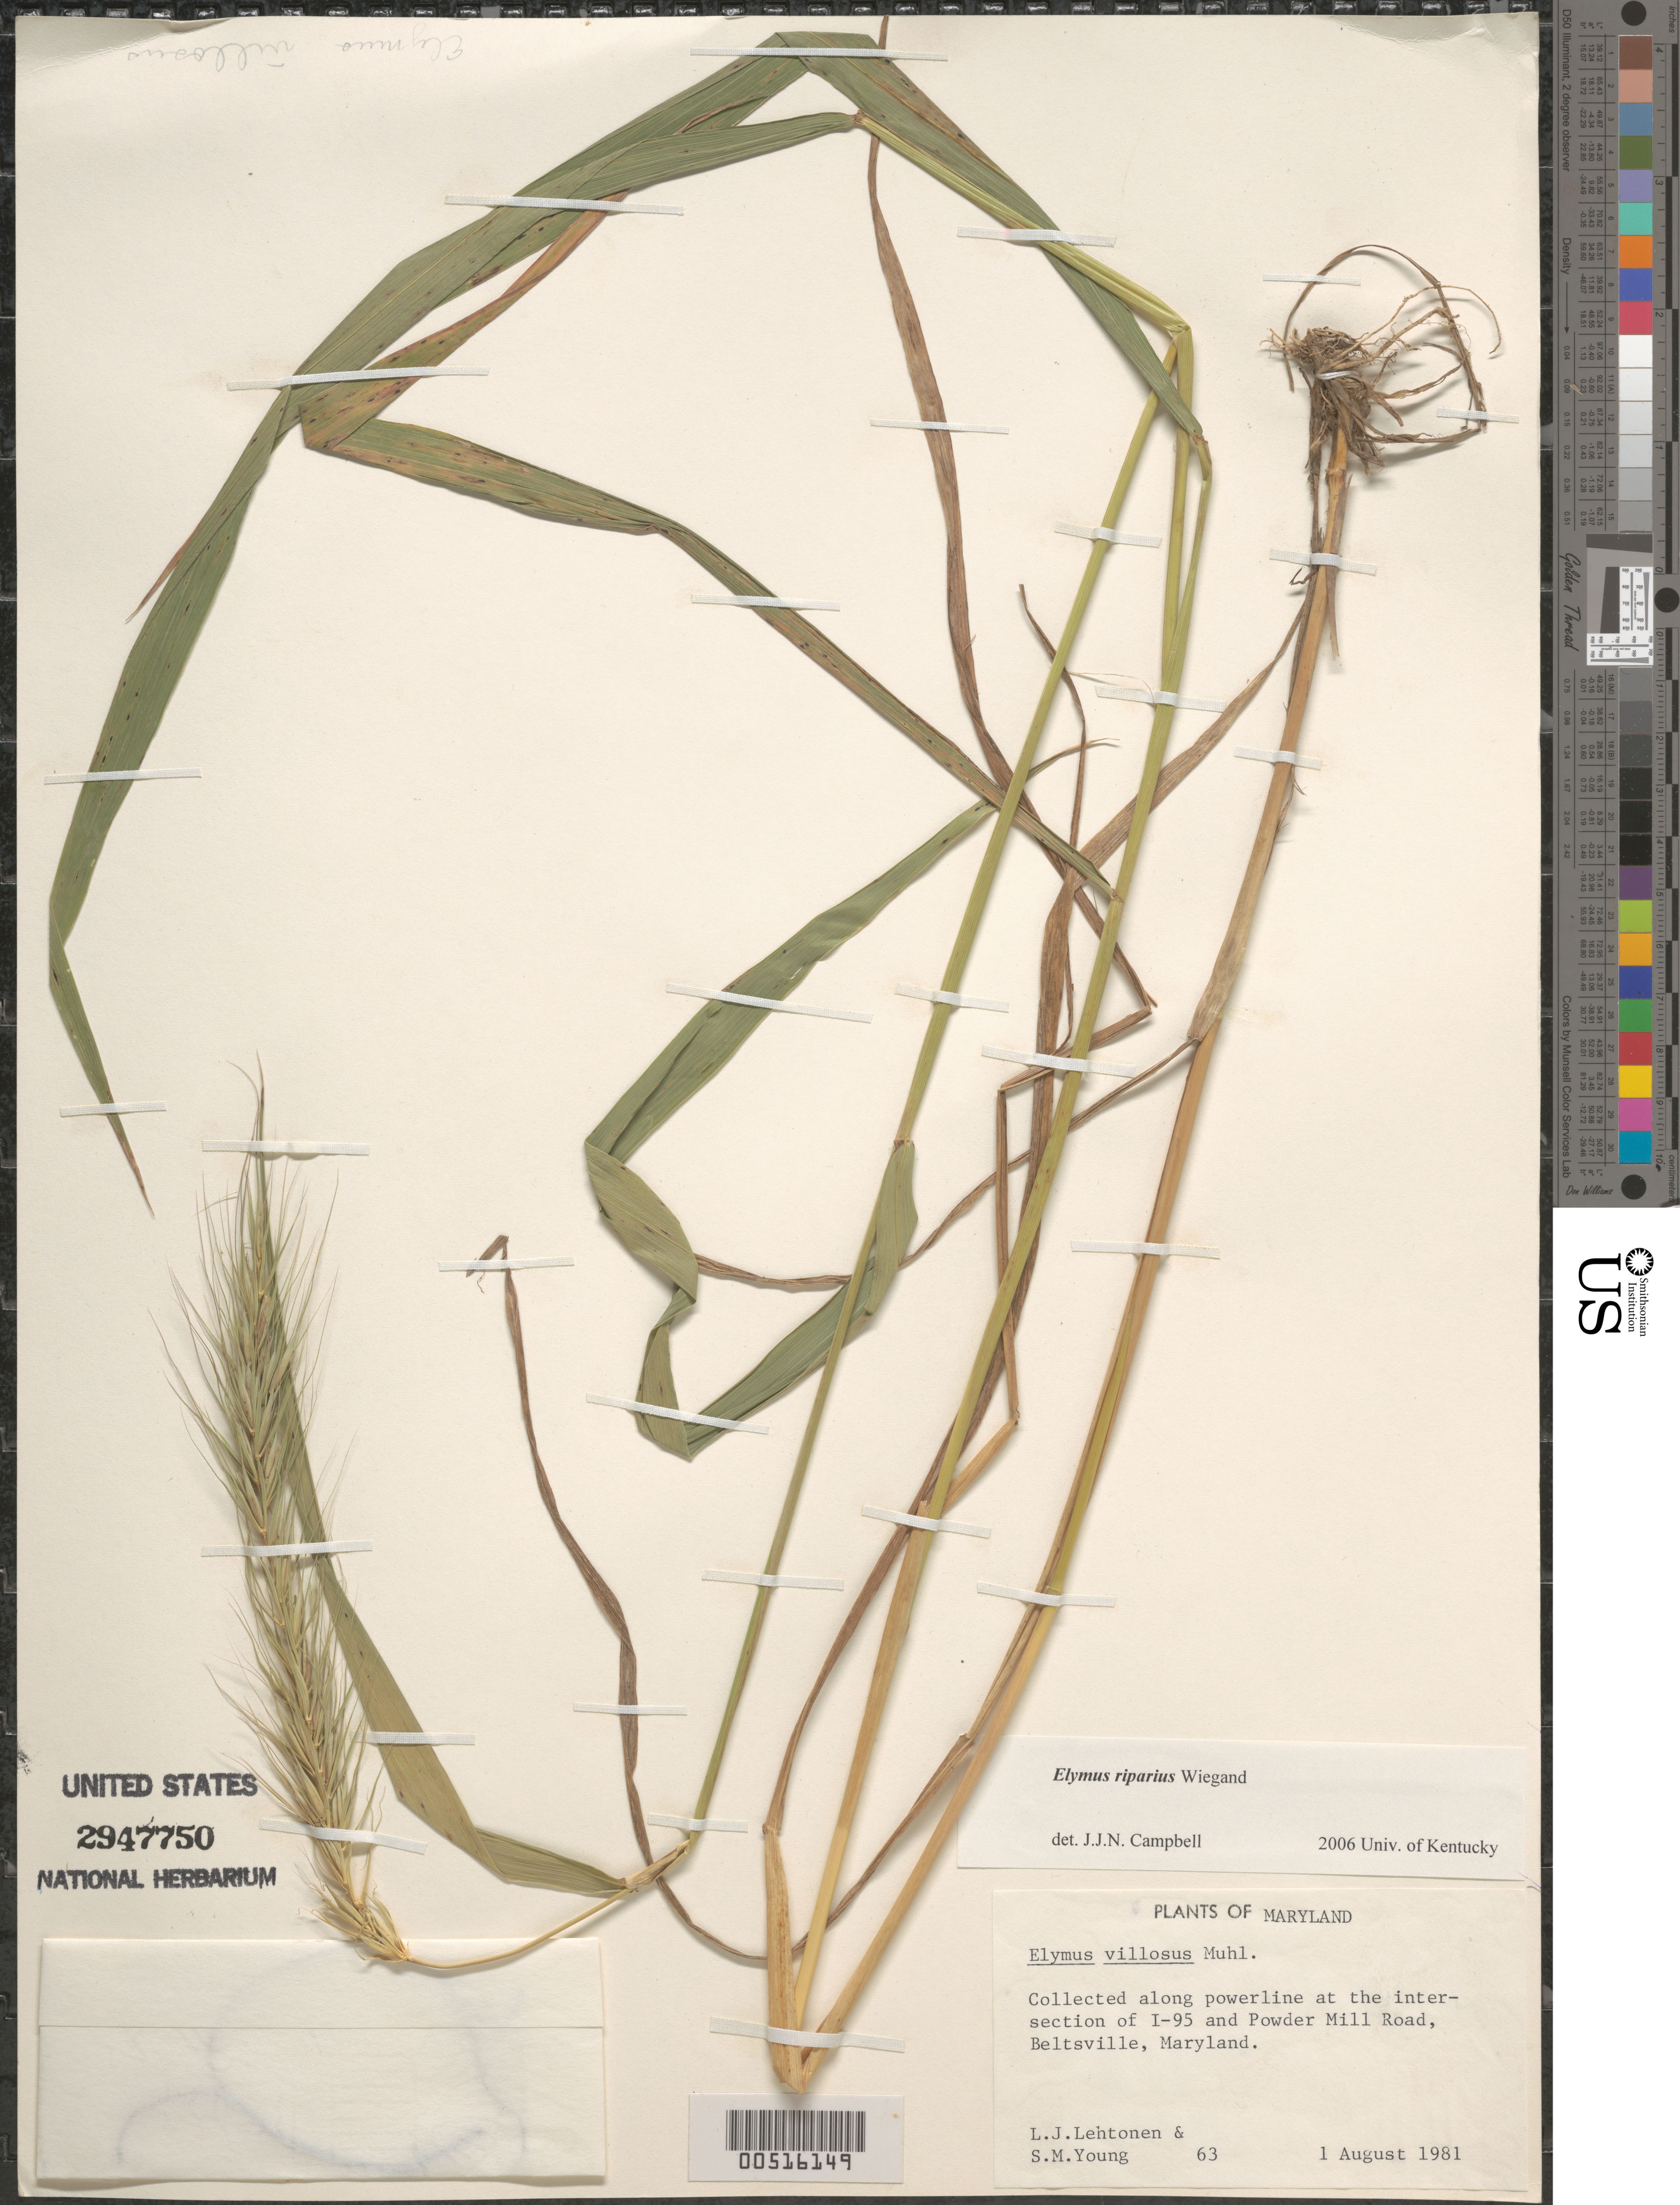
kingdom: Plantae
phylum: Tracheophyta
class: Liliopsida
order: Poales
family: Poaceae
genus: Elymus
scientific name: Elymus riparius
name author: Wiegand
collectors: L. Lehtonen & S. Young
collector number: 63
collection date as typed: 01 Aug 1981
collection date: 1981-08-01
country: United States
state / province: Maryland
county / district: Prince George's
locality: Intersection I-95 and Powder Mill road, Beltsville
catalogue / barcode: US 2947750